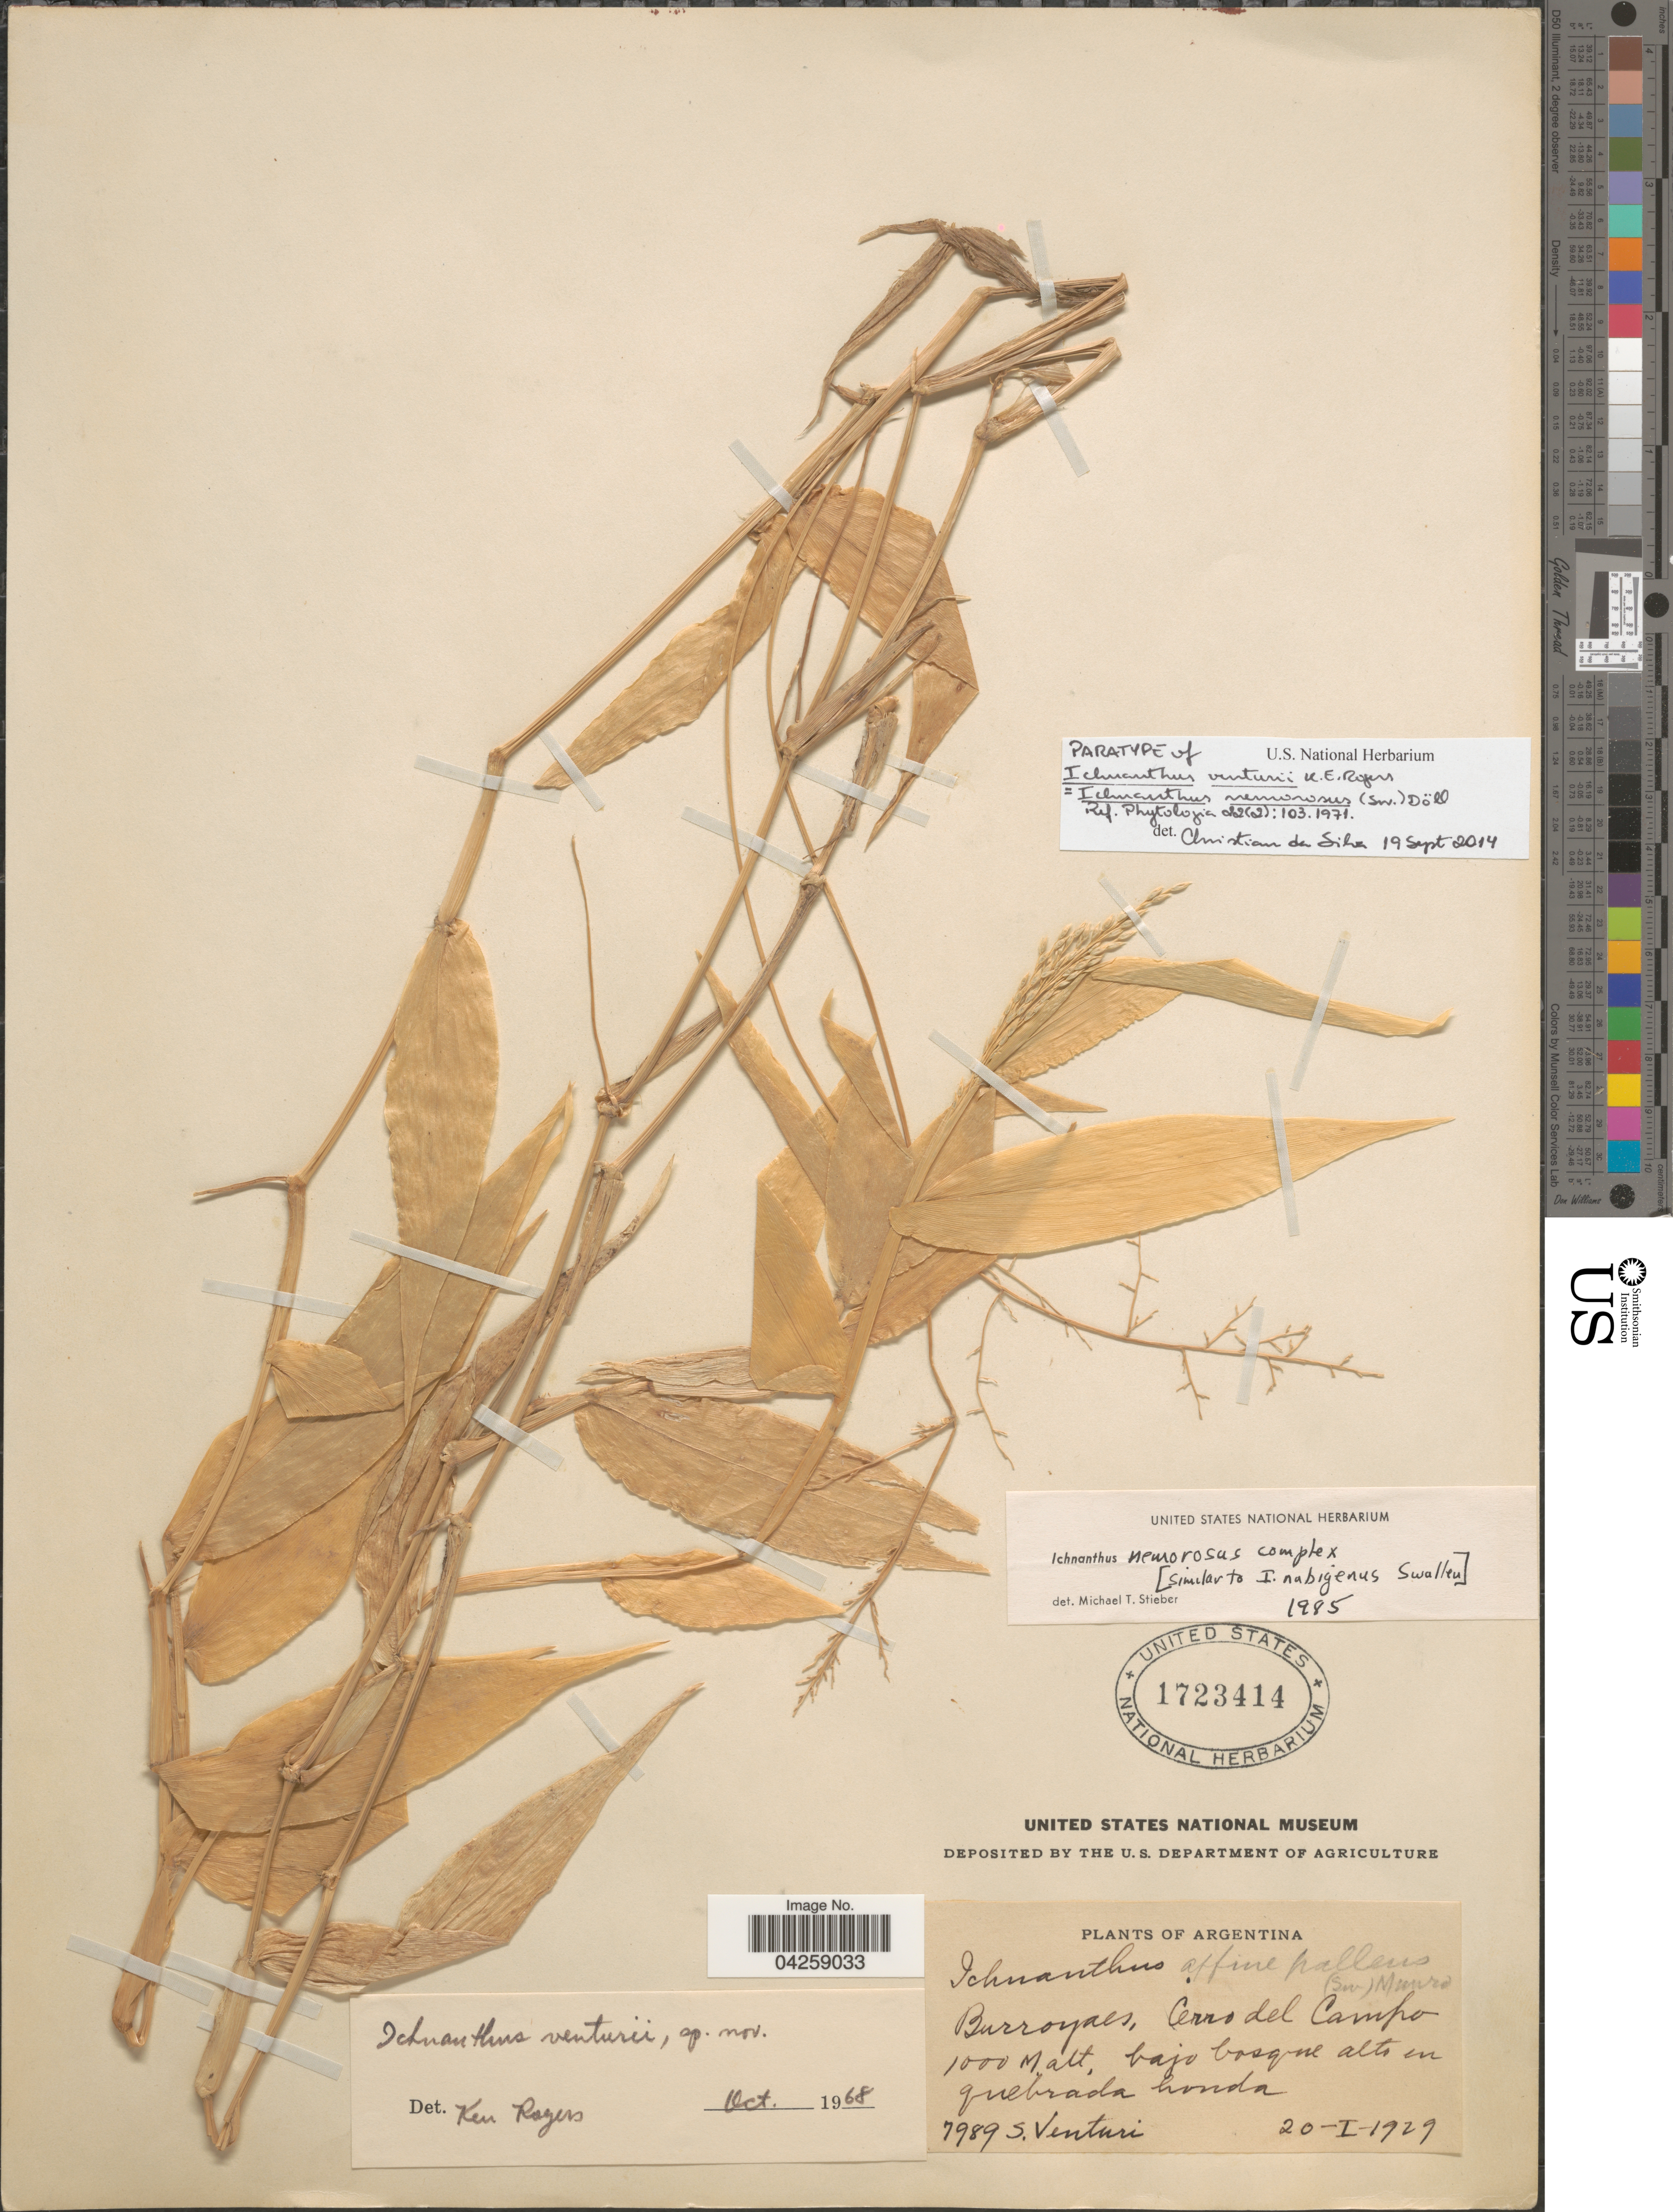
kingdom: Plantae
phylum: Tracheophyta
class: Liliopsida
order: Poales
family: Poaceae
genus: Ichnanthus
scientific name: Ichnanthus nemorosus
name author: (Sw.) Döll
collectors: S. Venturi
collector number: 7989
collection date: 1929-01-20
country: Argentina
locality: Burroyaes, Cerro del Campo, bajo bosque alto en quebrada honda.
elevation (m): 1000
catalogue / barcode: US 1723414